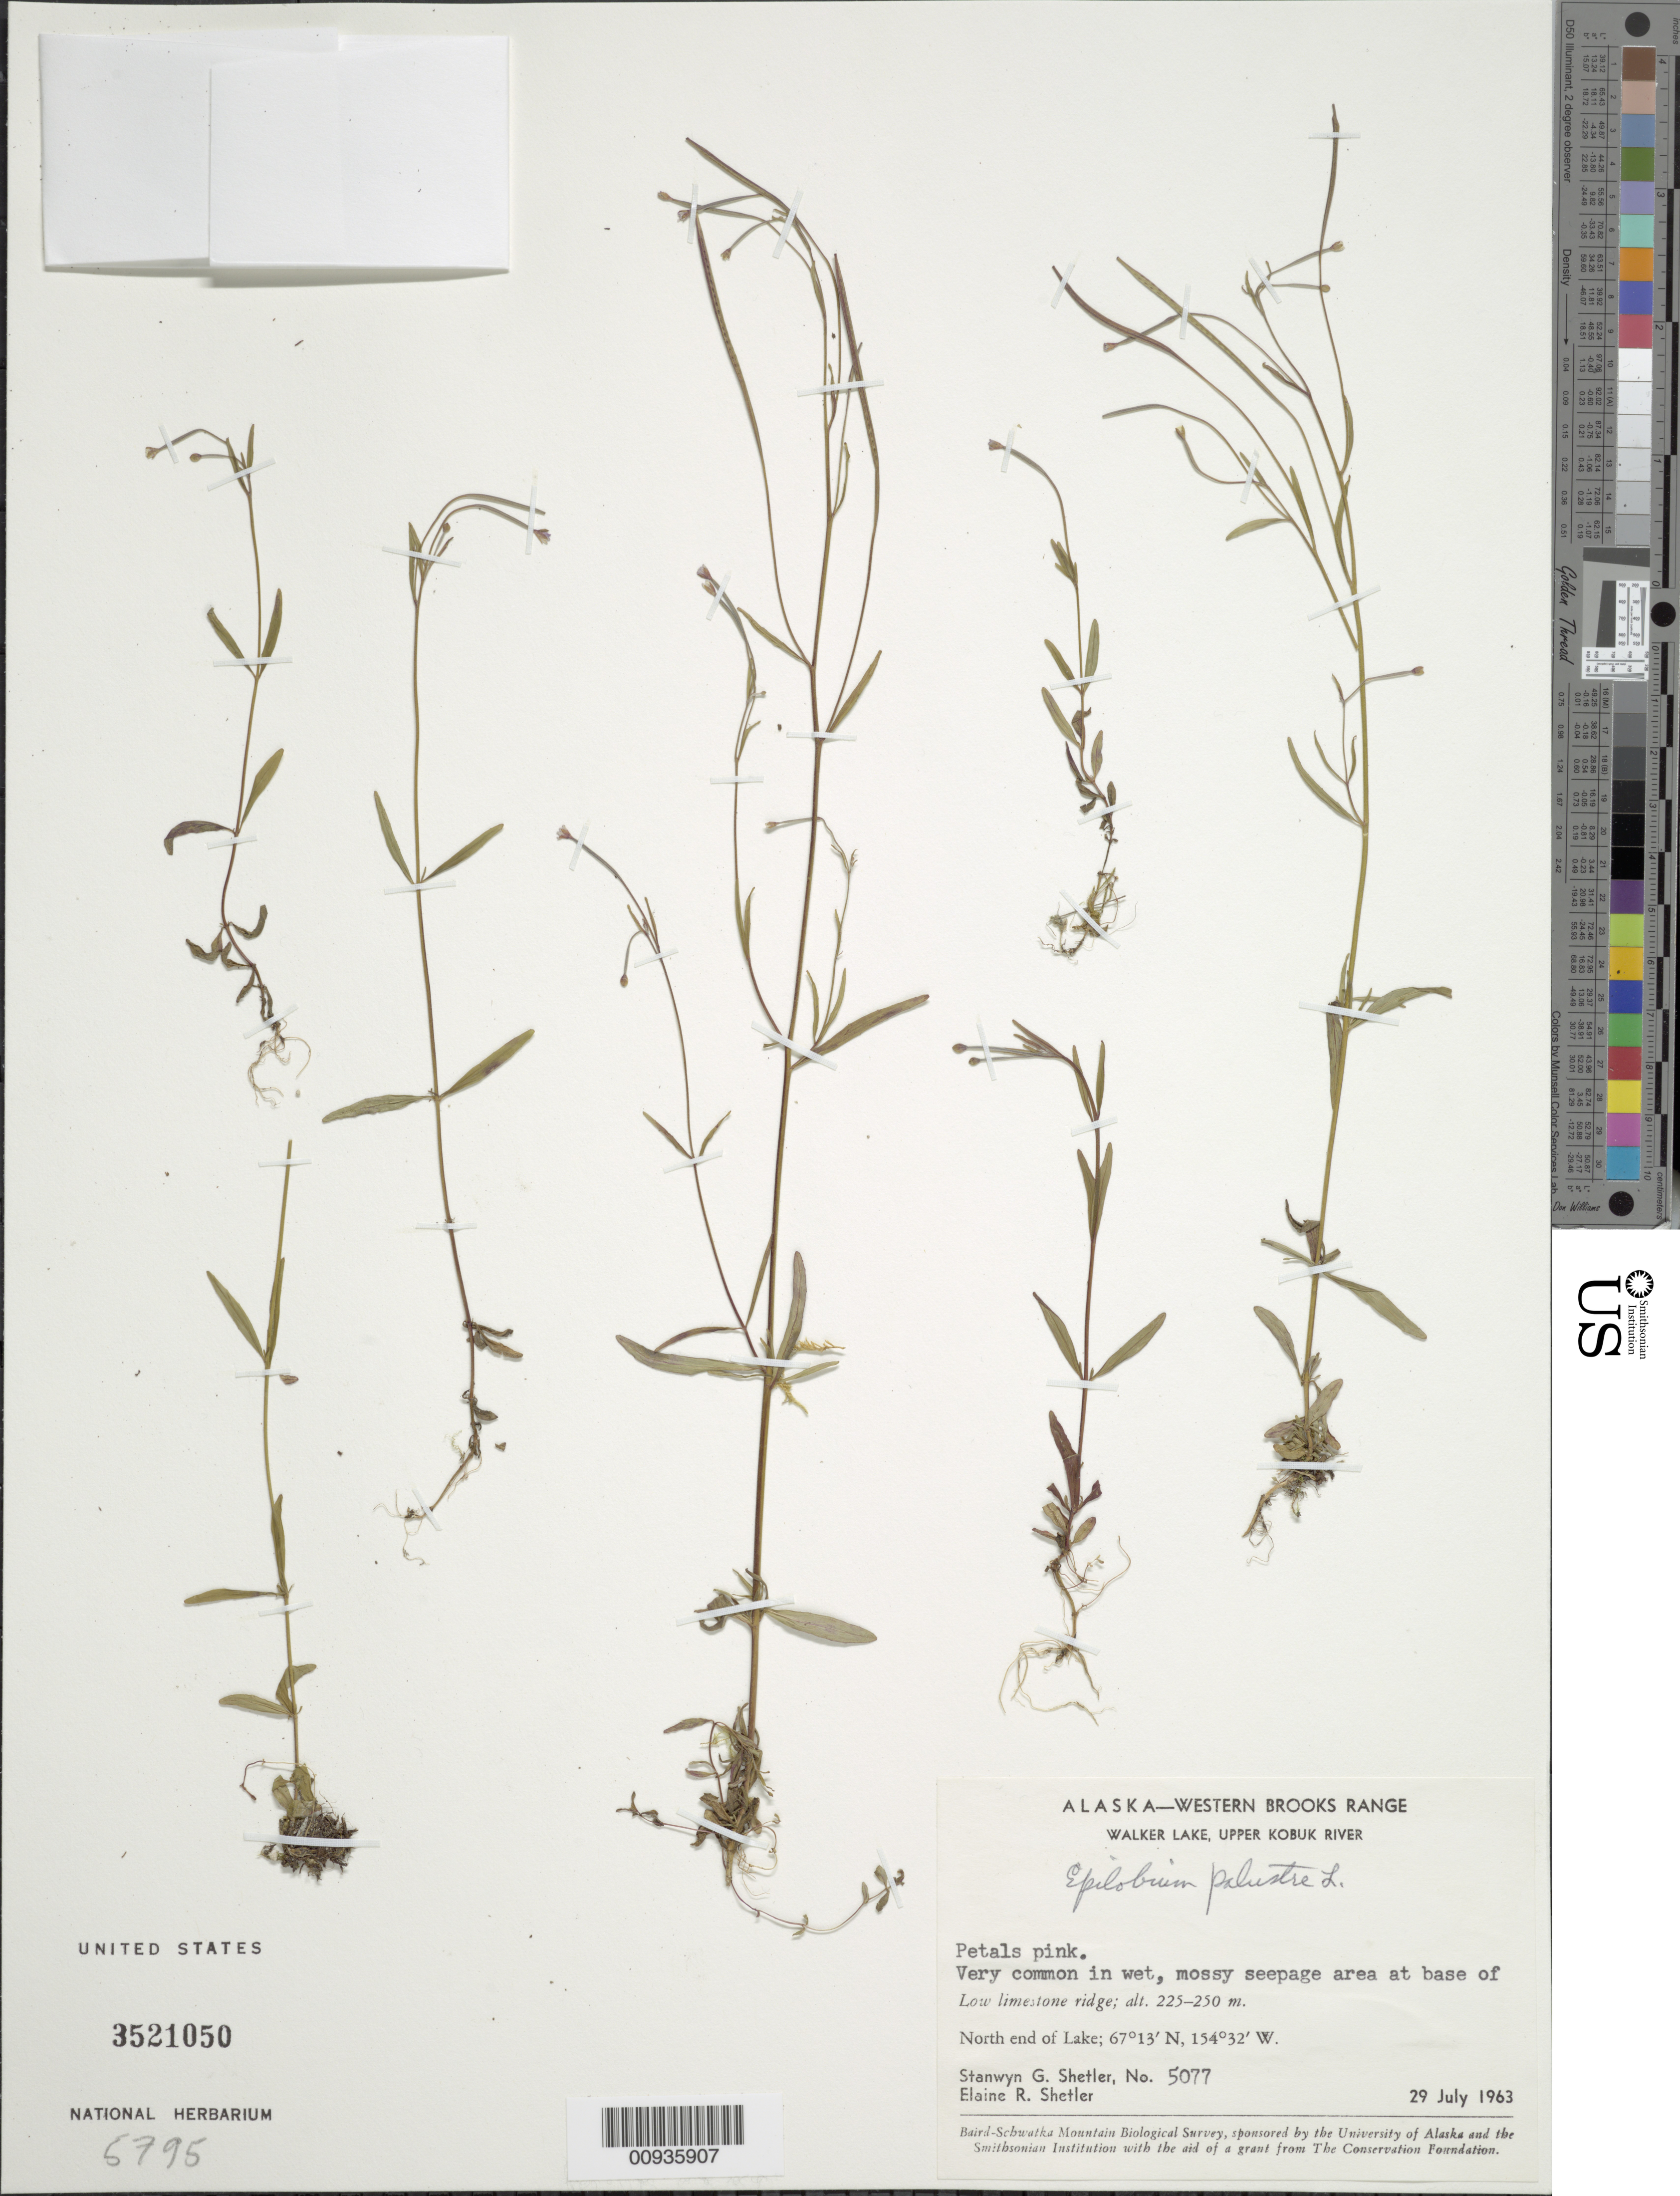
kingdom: Plantae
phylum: Tracheophyta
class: Magnoliopsida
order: Myrtales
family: Onagraceae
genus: Epilobium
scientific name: Epilobium palustre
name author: L.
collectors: S. Shetler & E. R. Shetler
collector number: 5077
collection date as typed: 29 Jul 1963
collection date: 1963-07-29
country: United States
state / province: Alaska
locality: North end of Walker Lake. Western Brooks Range, Upper Kobuk River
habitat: Wet, mossy seepage area at base of low limestone ridge.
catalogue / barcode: US 3521050